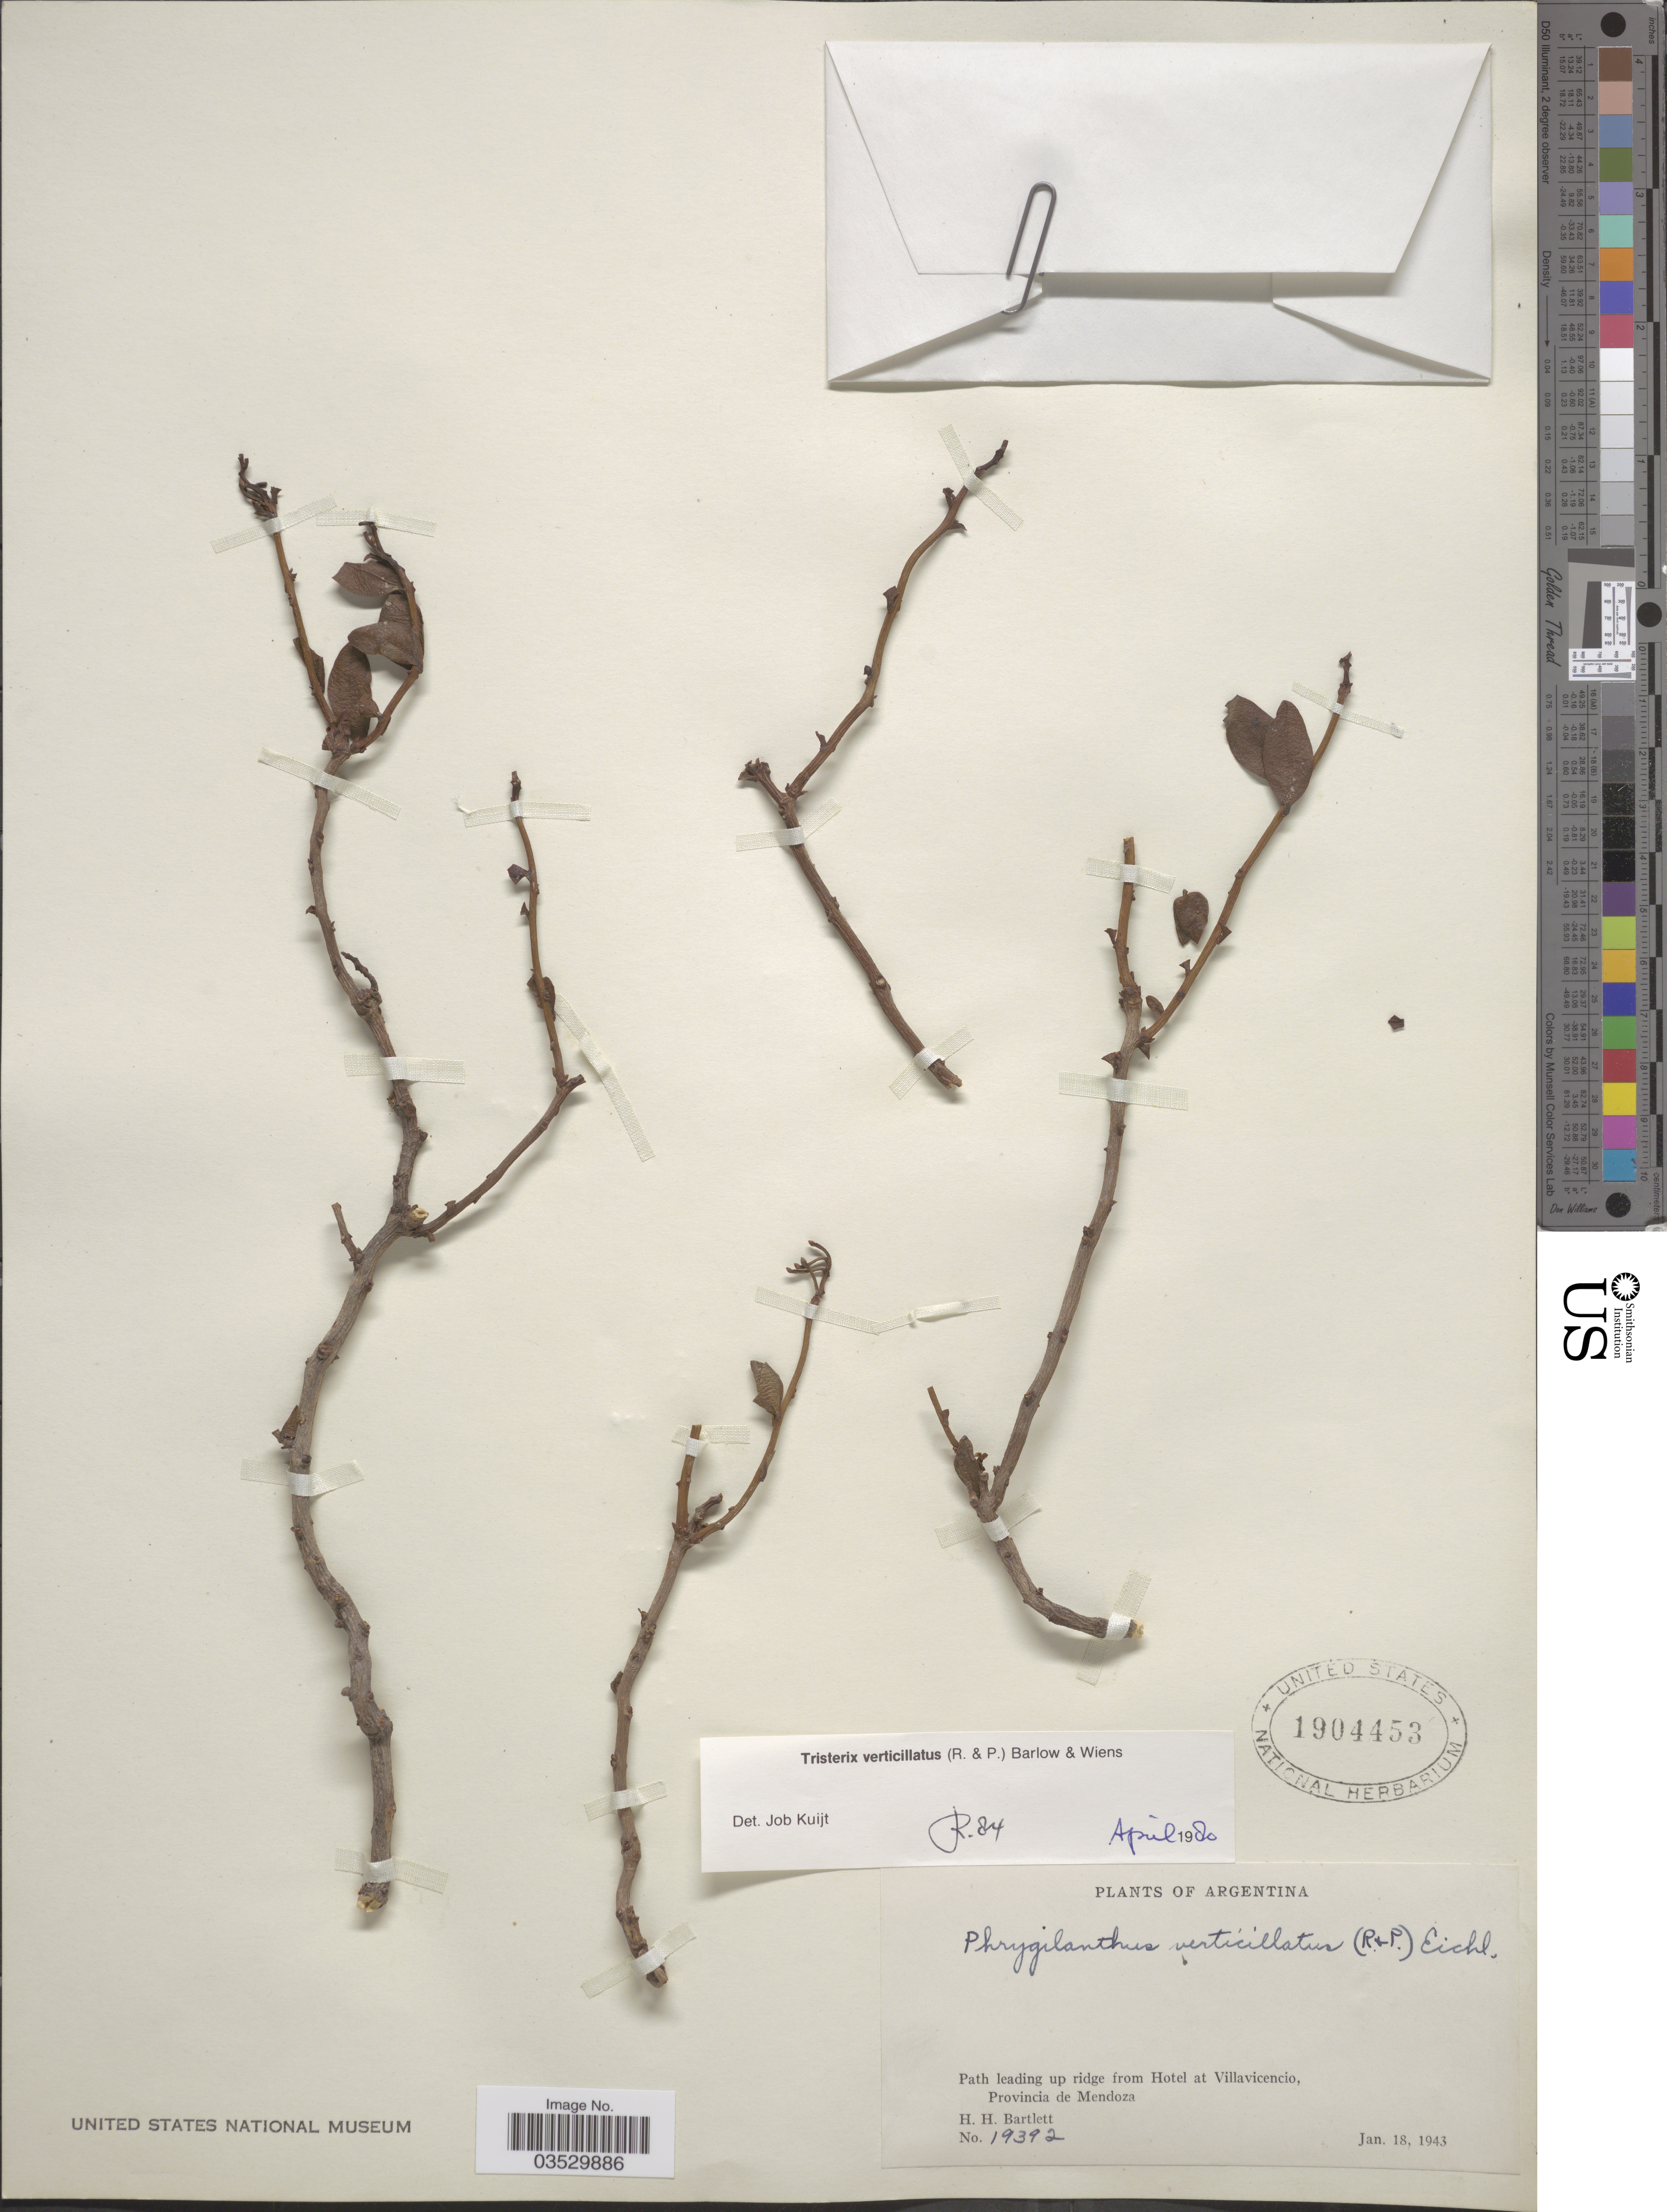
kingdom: Plantae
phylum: Tracheophyta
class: Magnoliopsida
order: Santalales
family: Loranthaceae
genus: Tristerix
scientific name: Tristerix verticillatus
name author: (Ruiz & Pav.) Barlow & Wiens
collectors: H. H. Bartlett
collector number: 19392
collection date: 1943-01-18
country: Argentina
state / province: Mendoza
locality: Path leading up ridge from Hotel at Villavicencio.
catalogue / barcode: US 1904453